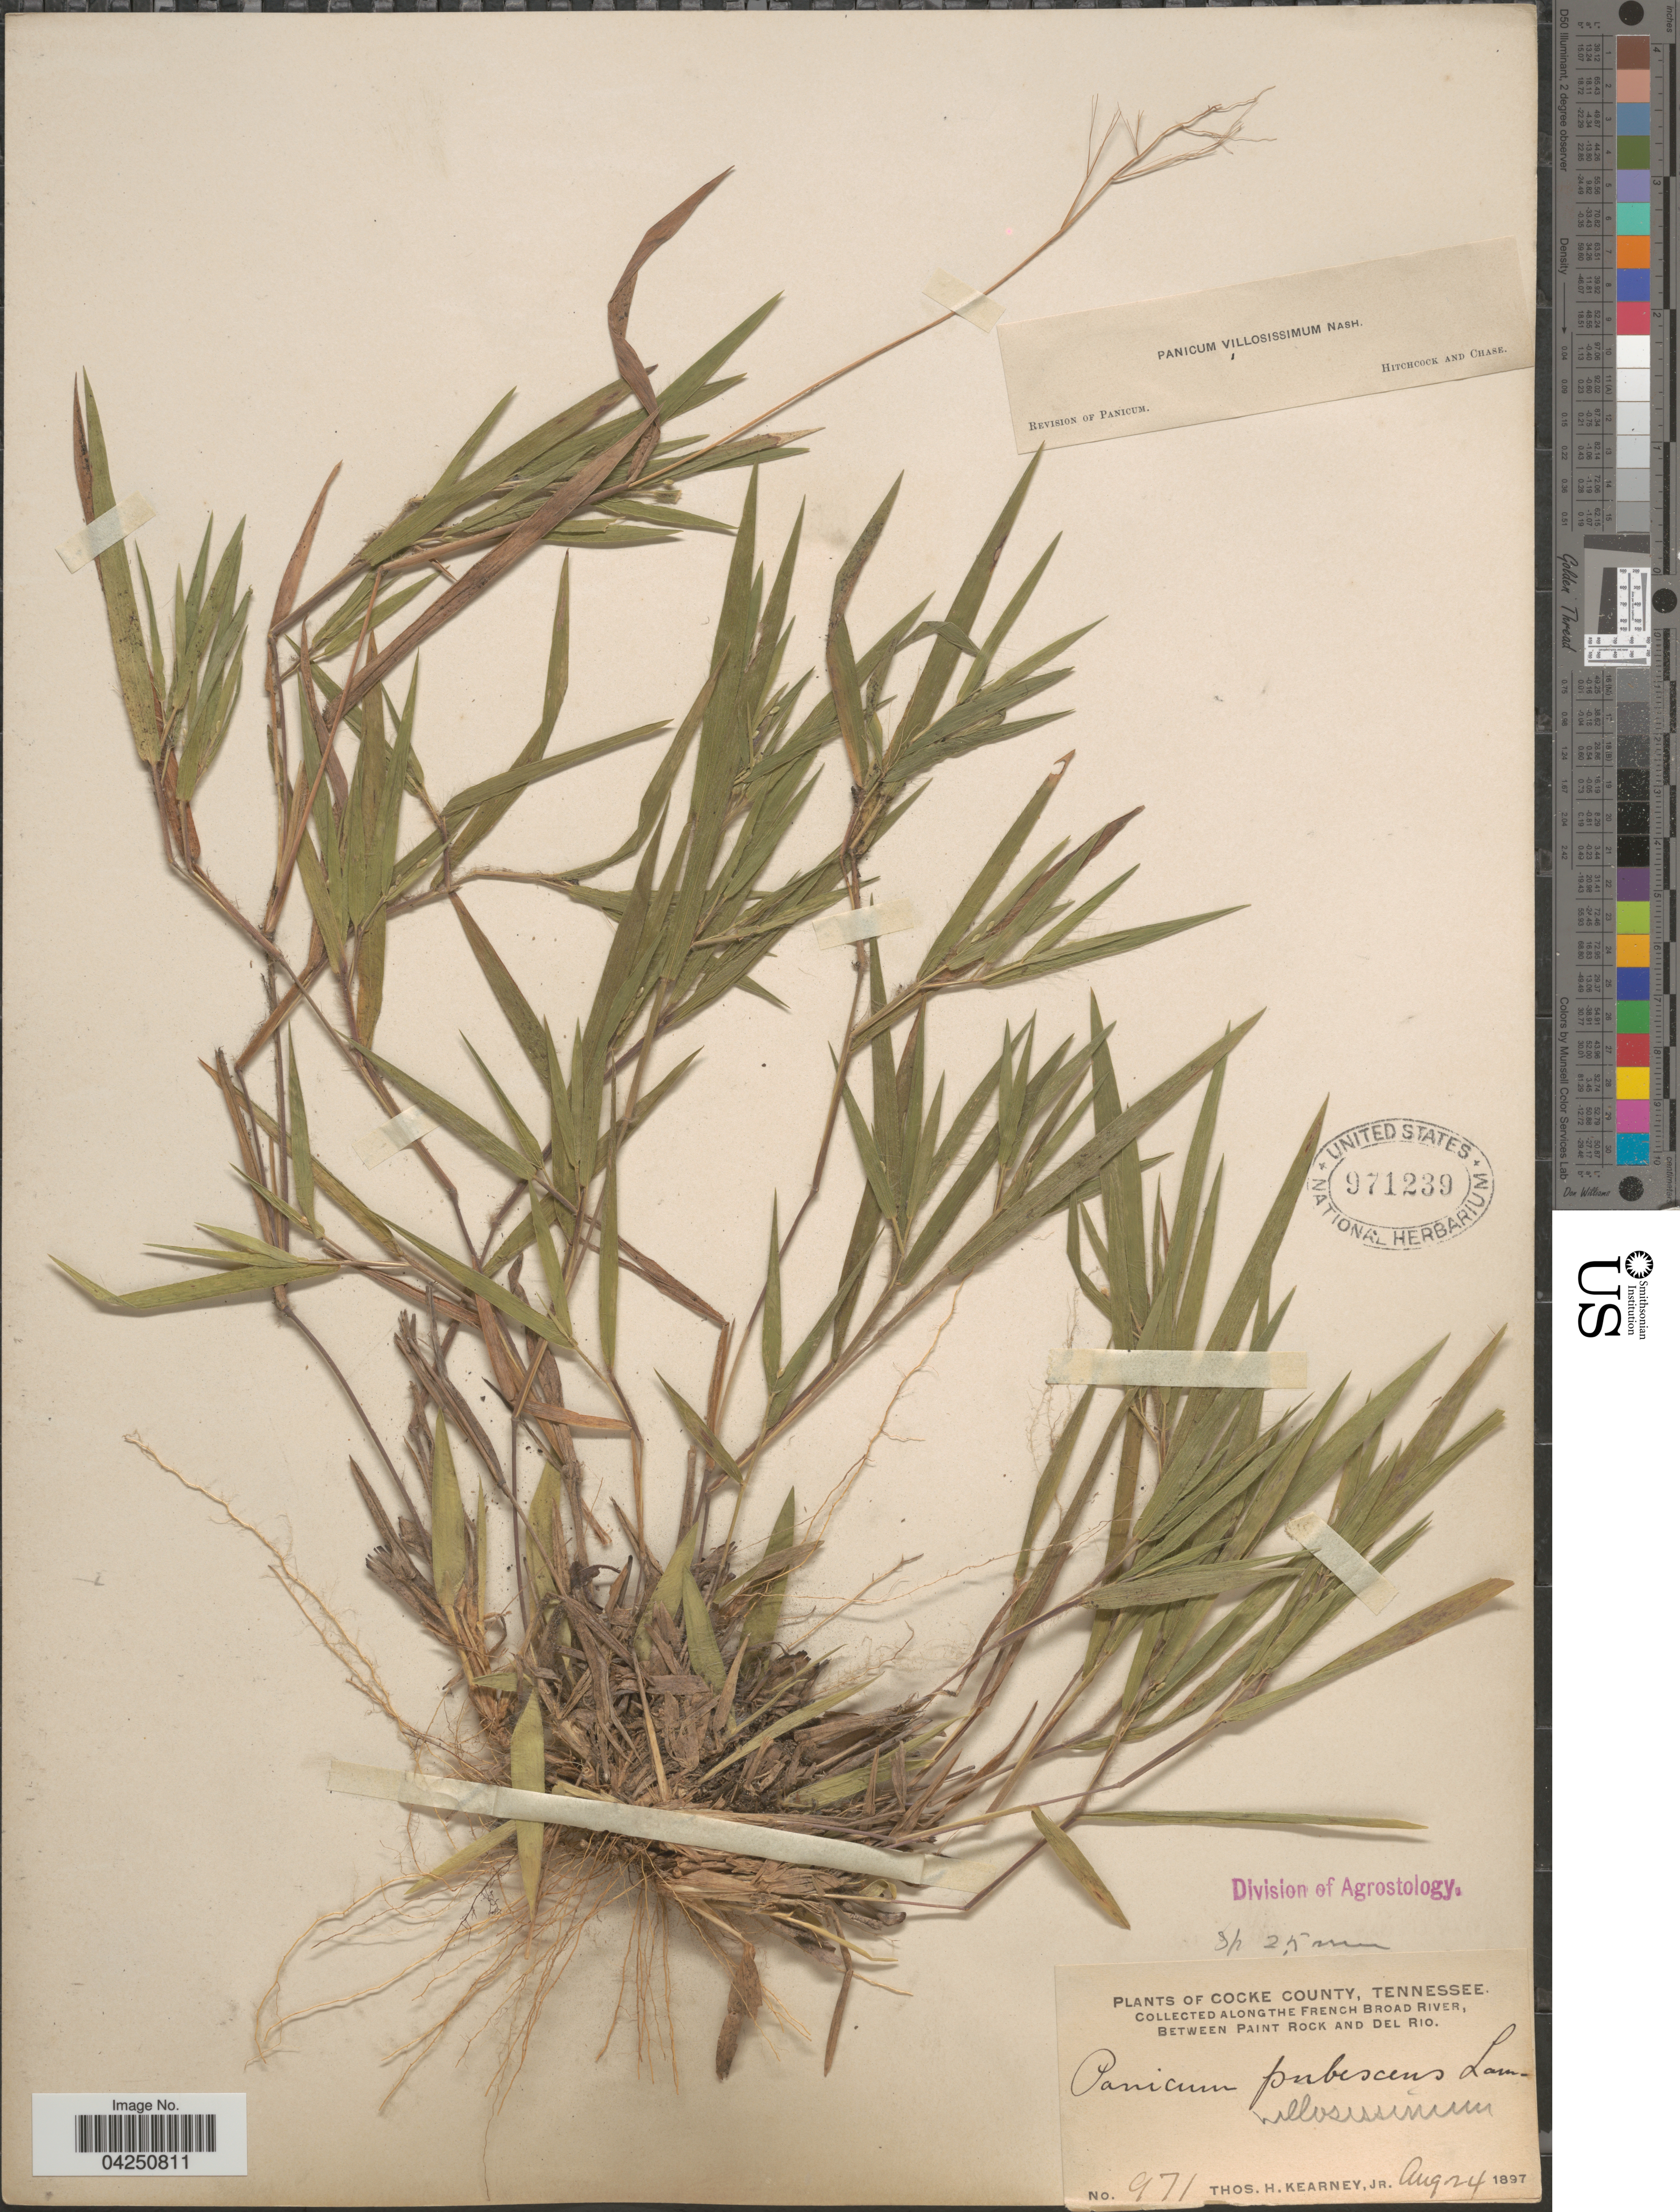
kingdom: Plantae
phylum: Tracheophyta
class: Liliopsida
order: Poales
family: Poaceae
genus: Dichanthelium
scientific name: Dichanthelium acuminatum var. acuminatum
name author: (Sw.) Gould & C.A. Clark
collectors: T. H. Kearney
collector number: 971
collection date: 1897-08-24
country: United States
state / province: Tennessee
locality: Cocke County. Along The French Broad River, Between Paint Rock And Del Rio.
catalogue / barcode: US 971239